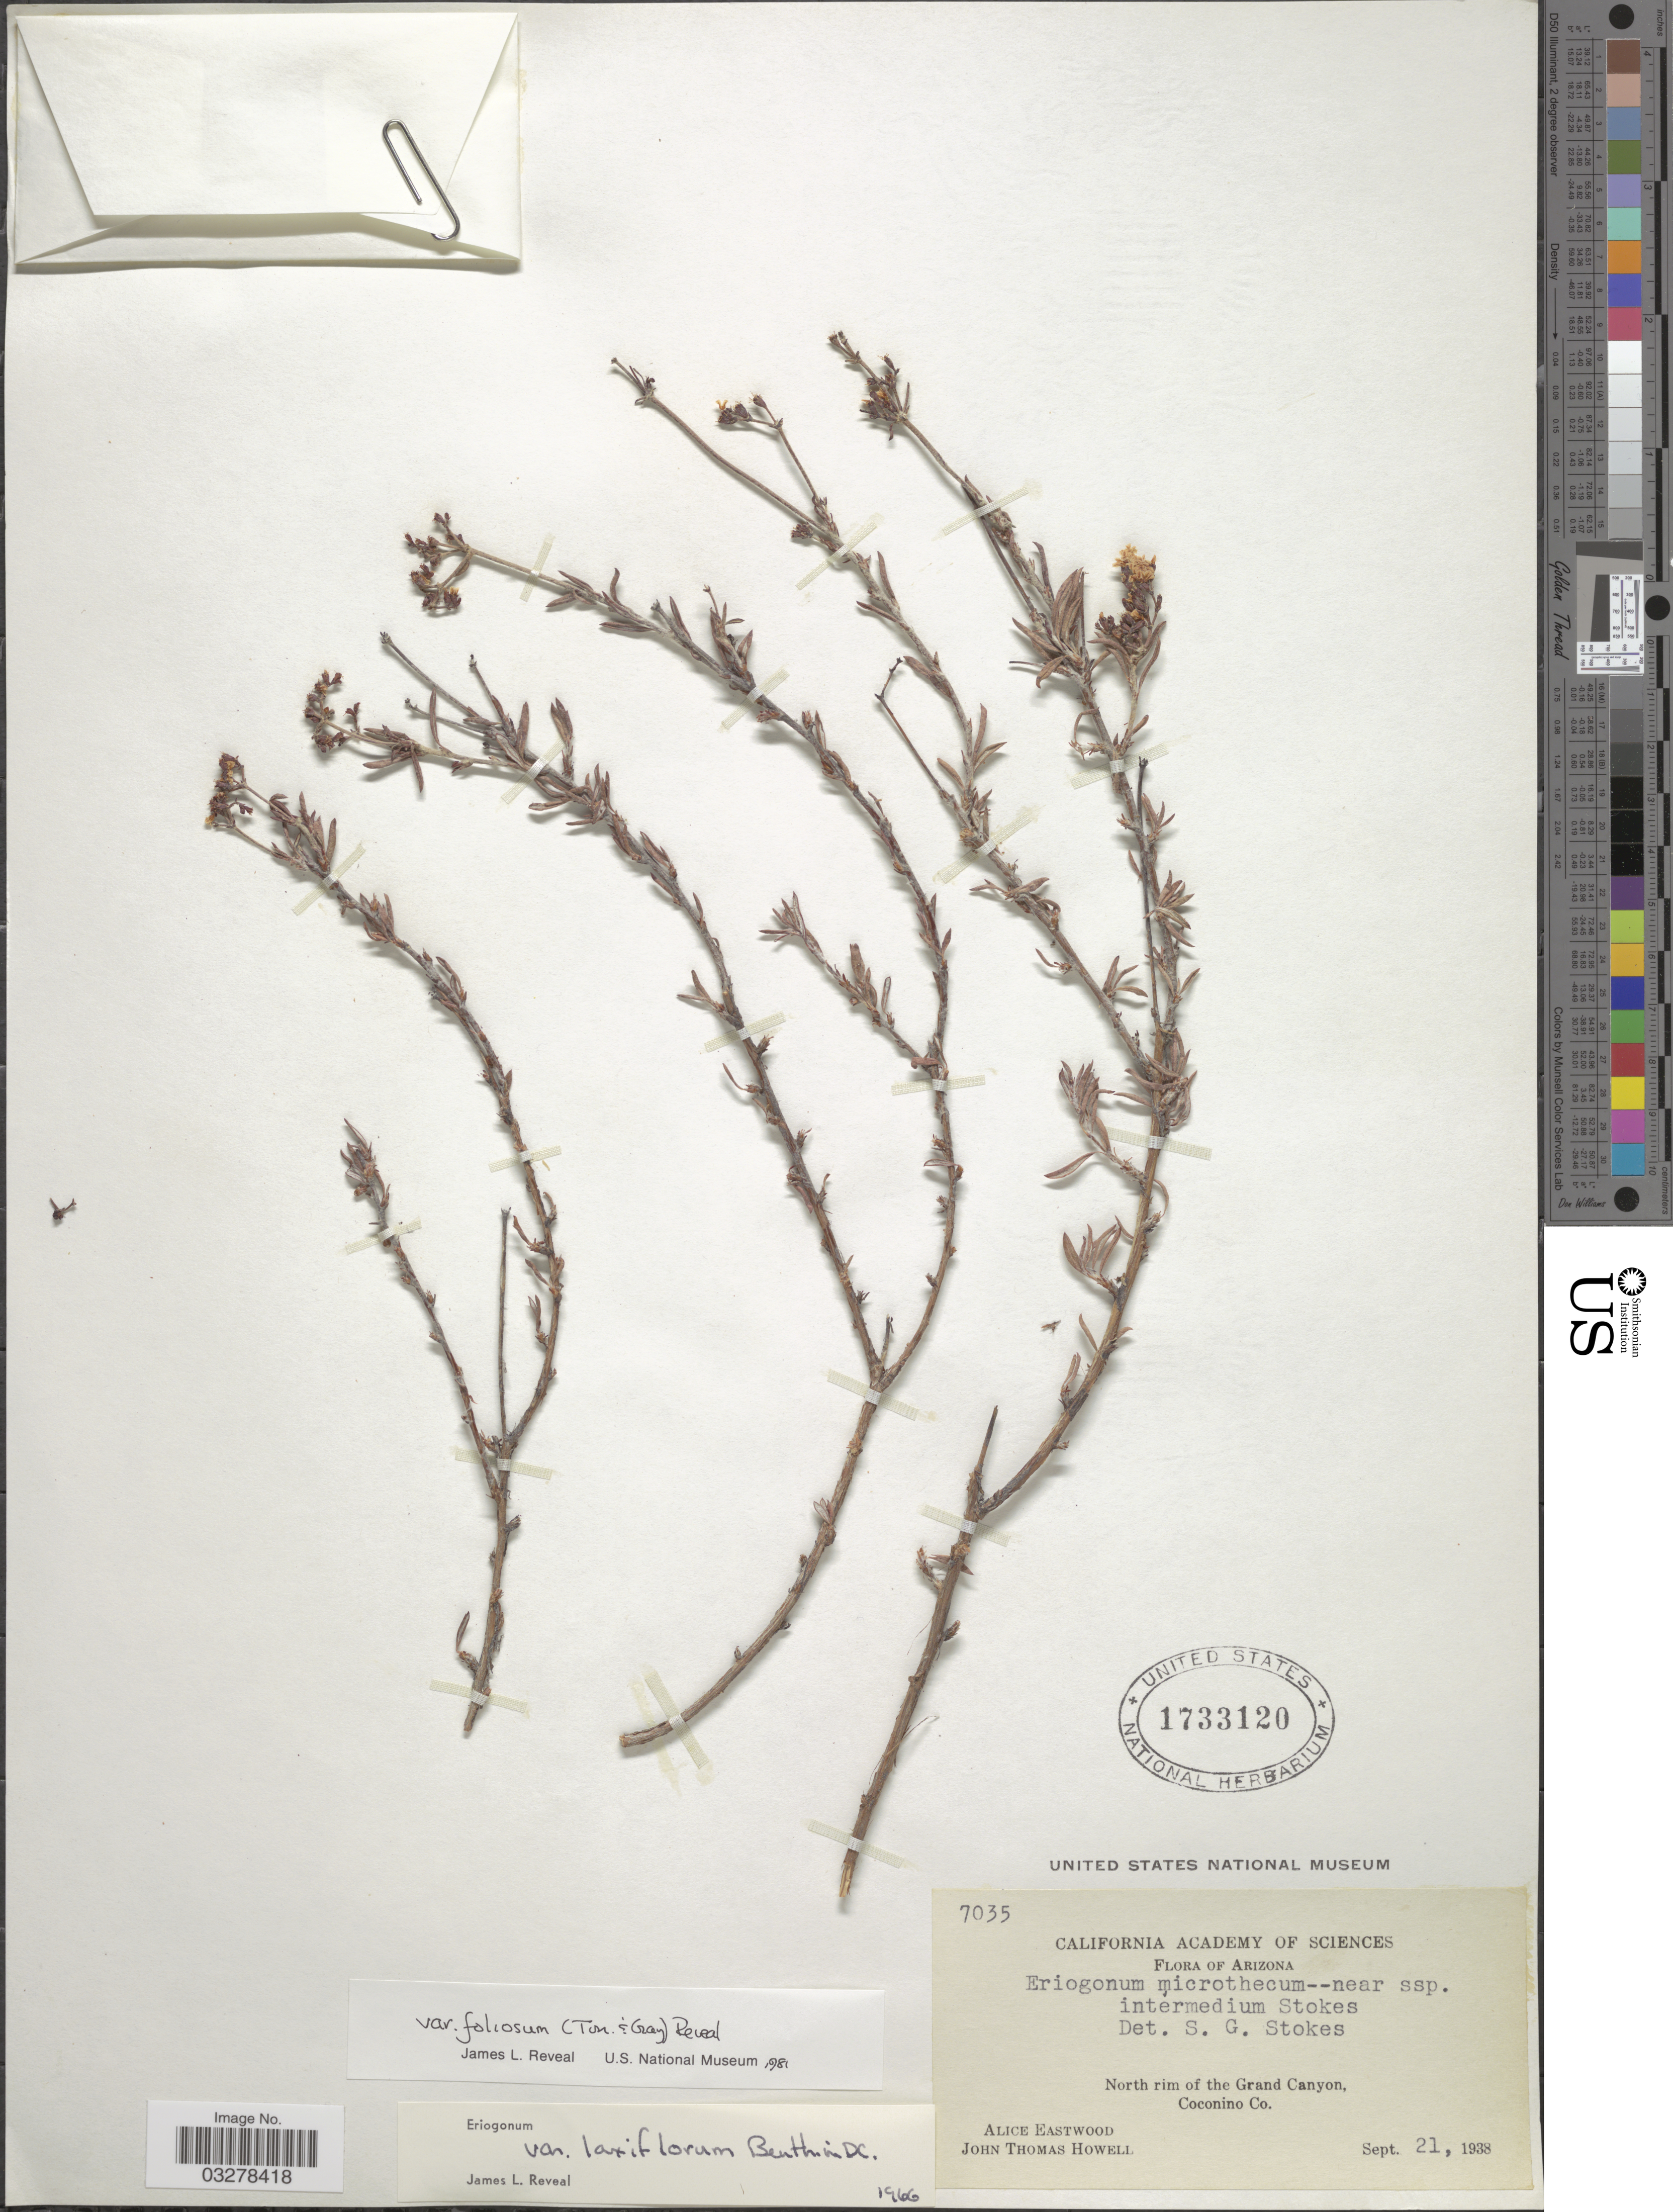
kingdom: Plantae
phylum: Tracheophyta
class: Magnoliopsida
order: Caryophyllales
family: Polygonaceae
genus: Eriogonum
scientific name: Eriogonum microtheca var. foliosum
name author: (Torr. & A. Gray) Reveal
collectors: A. Eastwood & J. T. Howell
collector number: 7035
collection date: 1938-09-21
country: United States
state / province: Arizona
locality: North rim of the Grand Canyon, Coconino Co.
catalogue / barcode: US 1733120